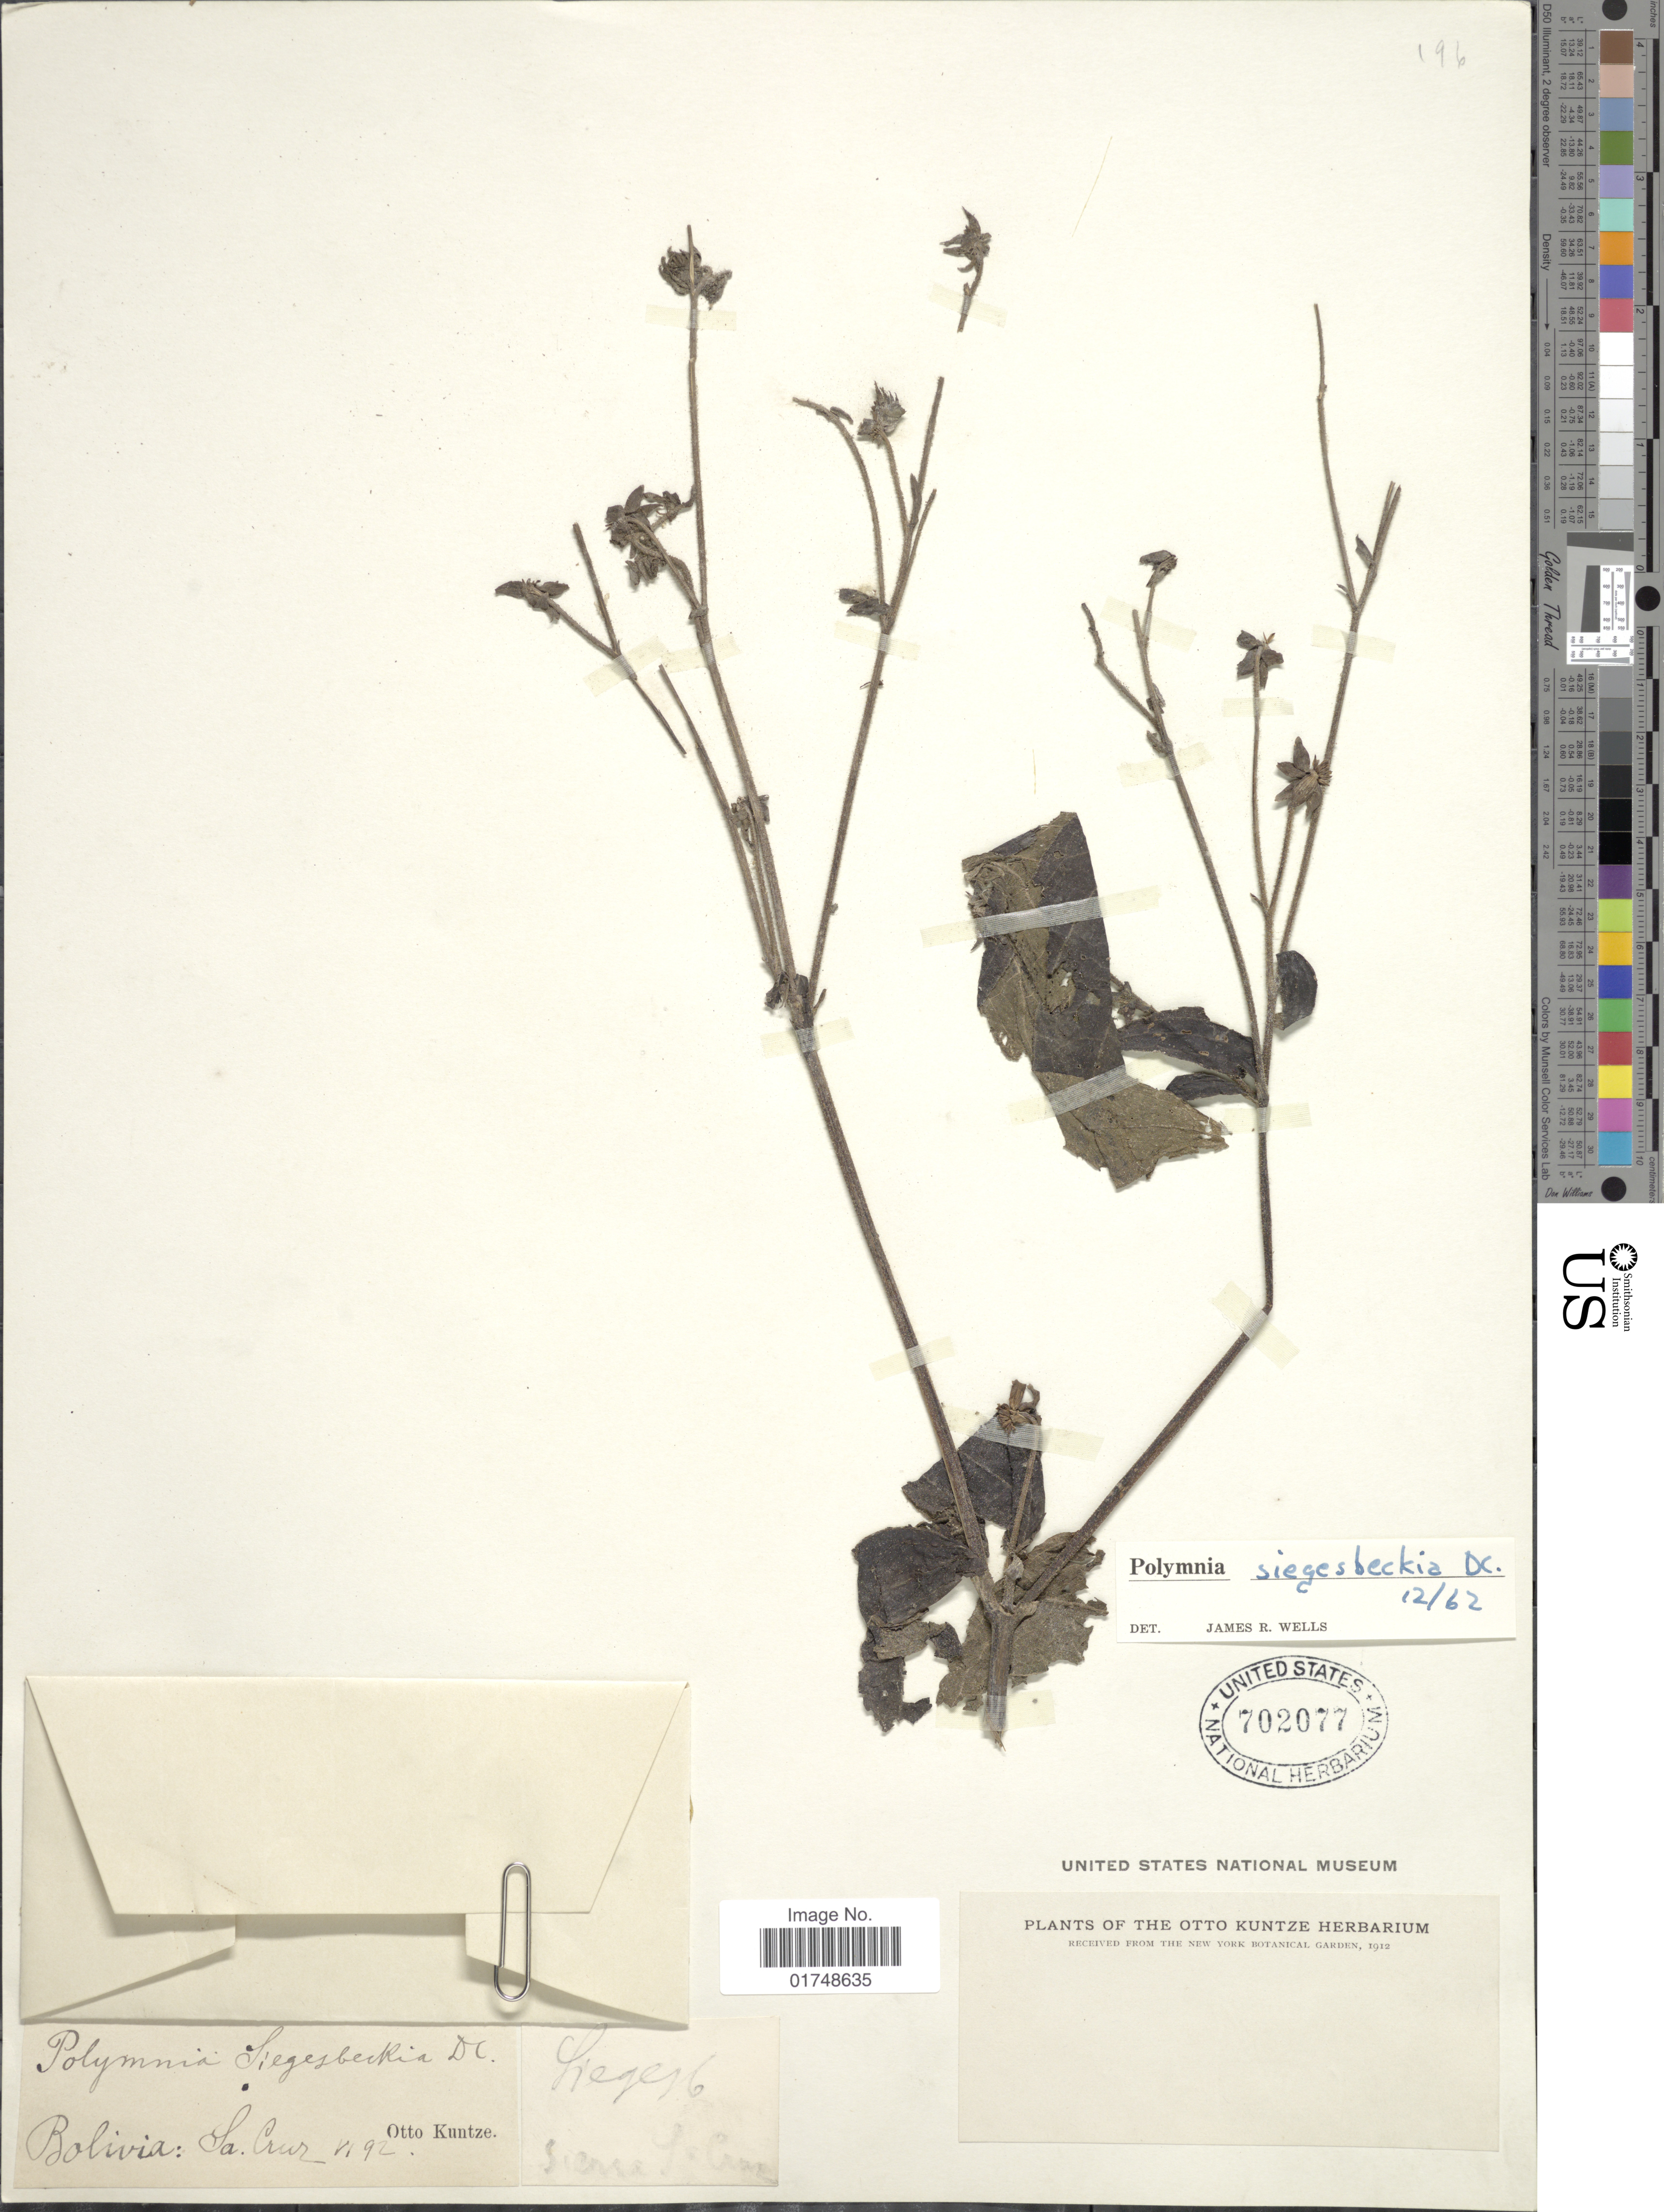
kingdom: Plantae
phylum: Tracheophyta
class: Magnoliopsida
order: Asterales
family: Asteraceae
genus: Smallanthus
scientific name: Smallanthus siegesbeckia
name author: (DC.) H. Rob.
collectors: C.E.O. Kuntze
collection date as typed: Transcribed d/m/y: /6/92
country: Bolivia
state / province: Santa Cruz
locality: Sa. Cruz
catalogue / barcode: US 702077